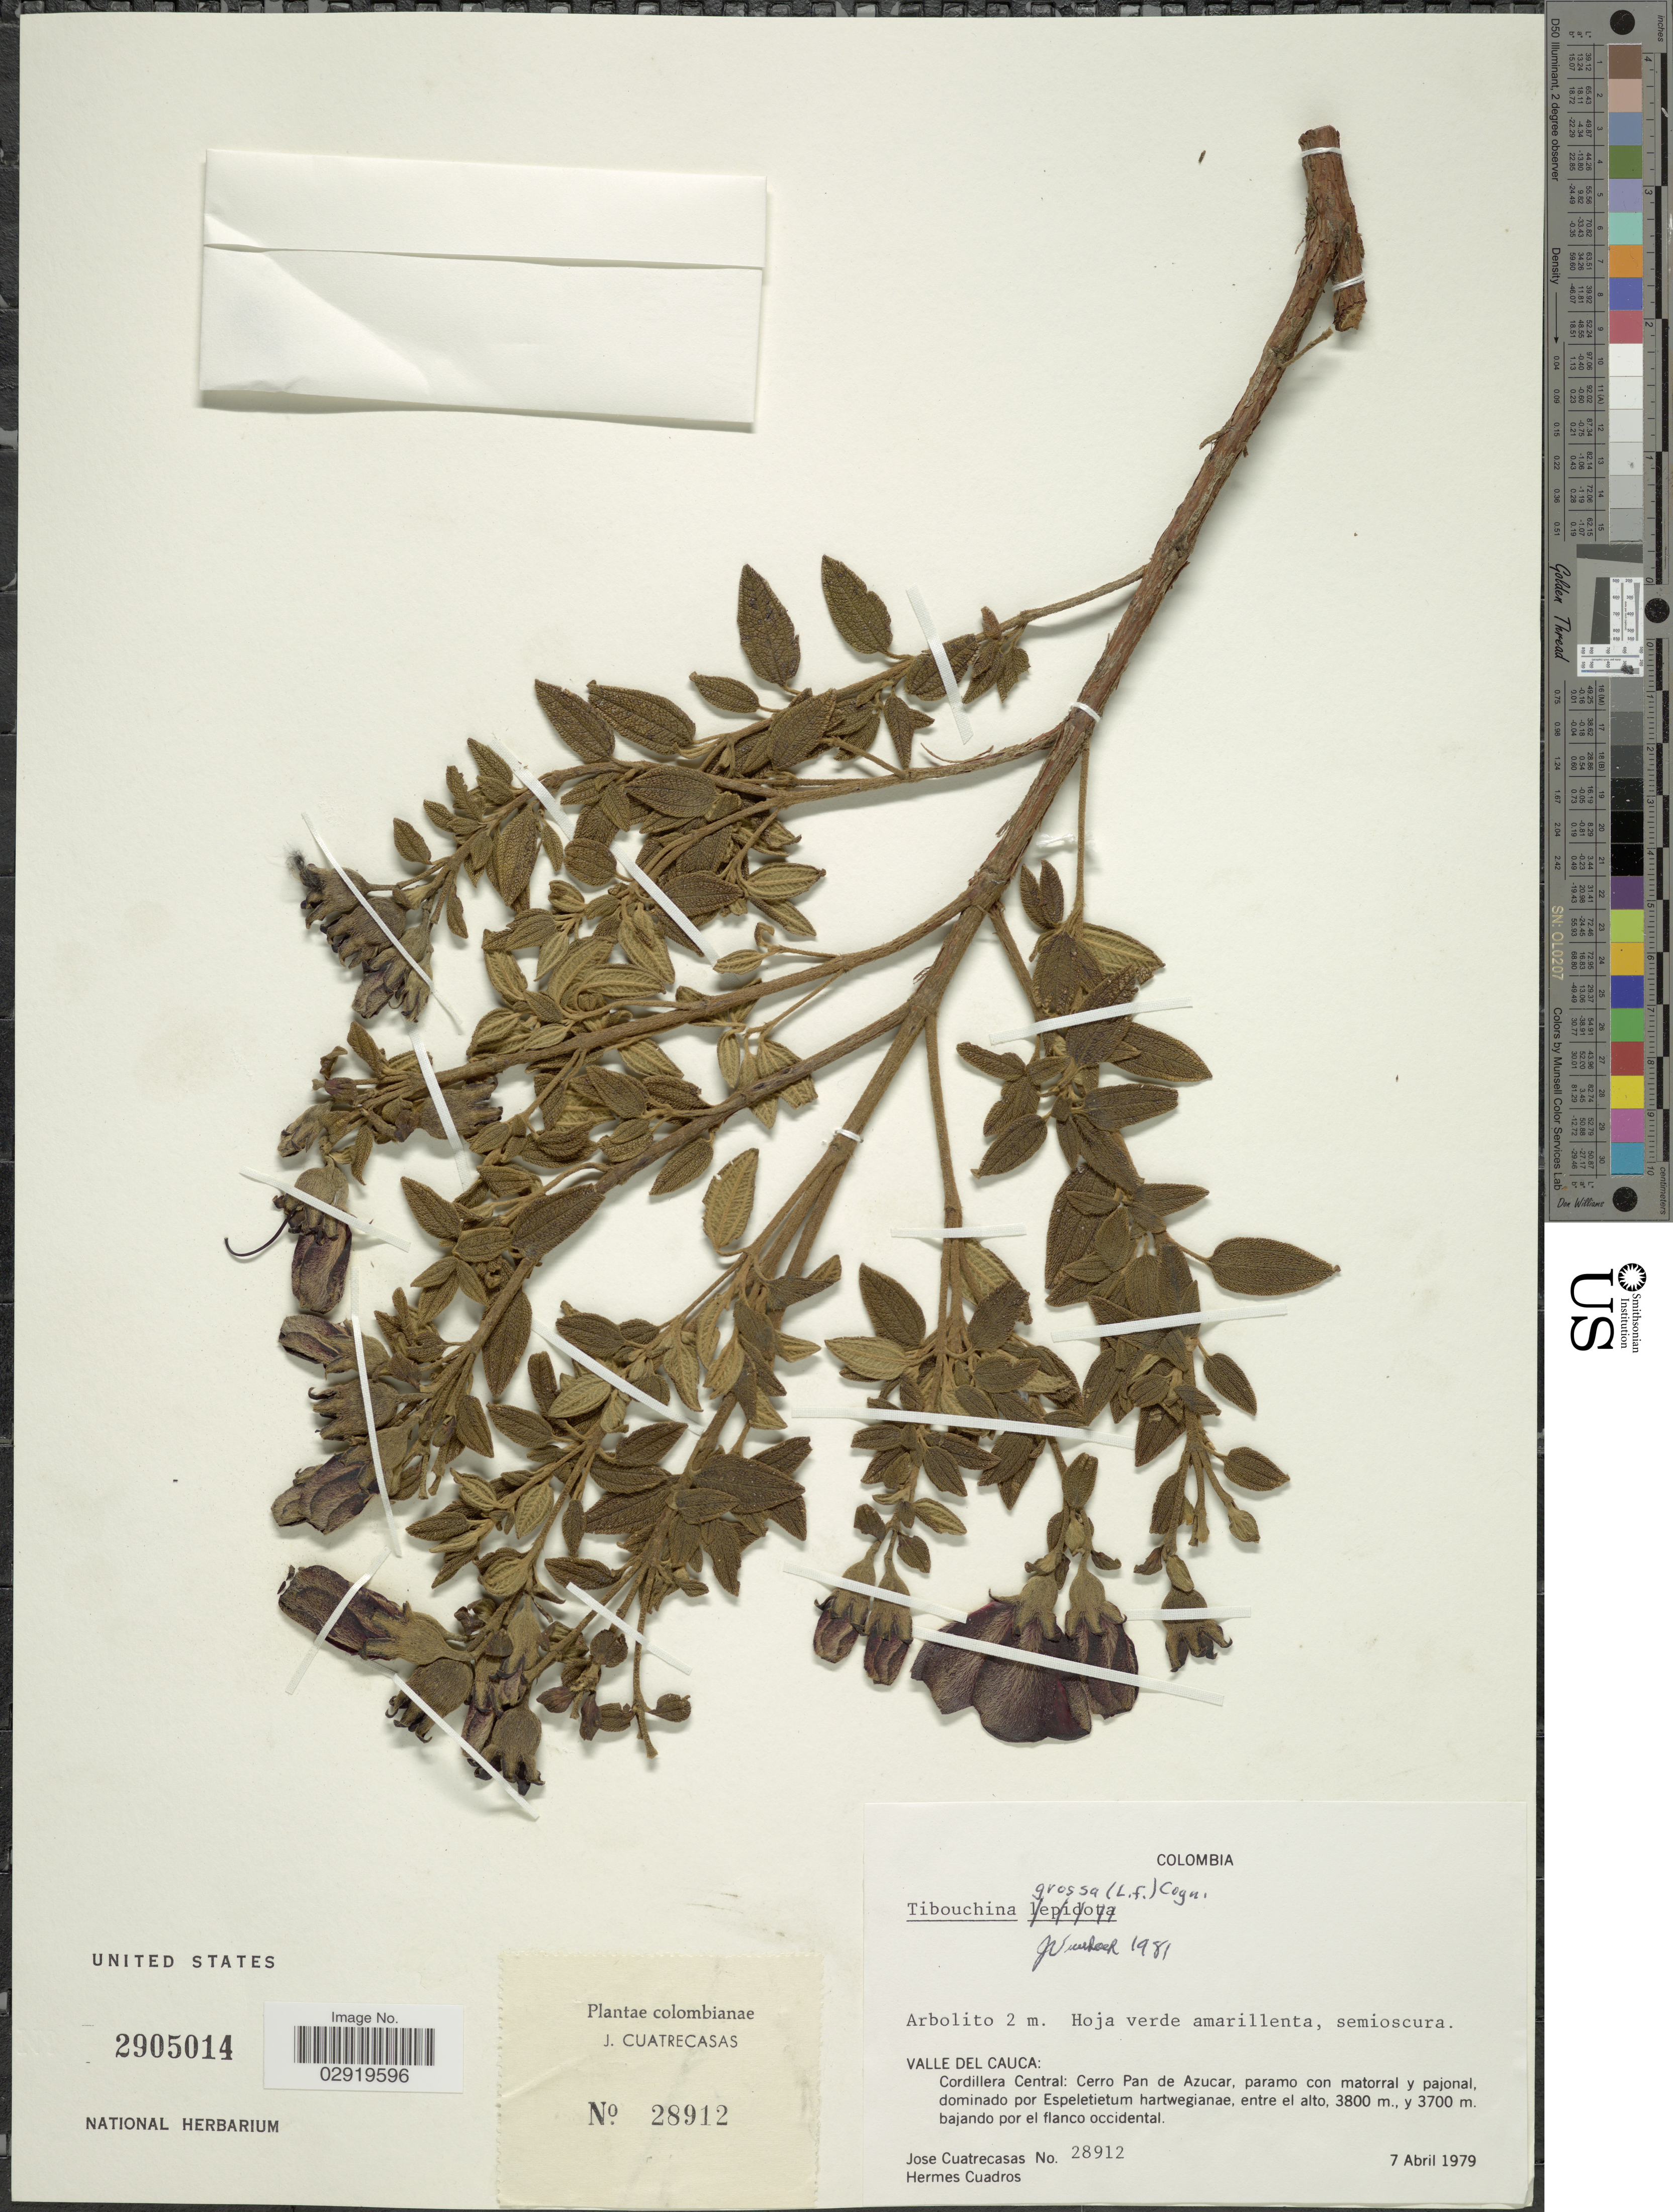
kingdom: Plantae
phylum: Tracheophyta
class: Magnoliopsida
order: Myrtales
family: Melastomataceae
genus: Chaetogastra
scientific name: Chaetogastra grossa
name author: (L. f.) P.J.F. Guim. & Michelang.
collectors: J. Cuatrecasas & H. Cuadros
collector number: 28912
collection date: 1979-04-07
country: Colombia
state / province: Valle del Cauca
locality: Cordillera Central: Cerro Pan de Azucar, paramo con matorral y pajonal.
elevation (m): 3700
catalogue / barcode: US 2905014